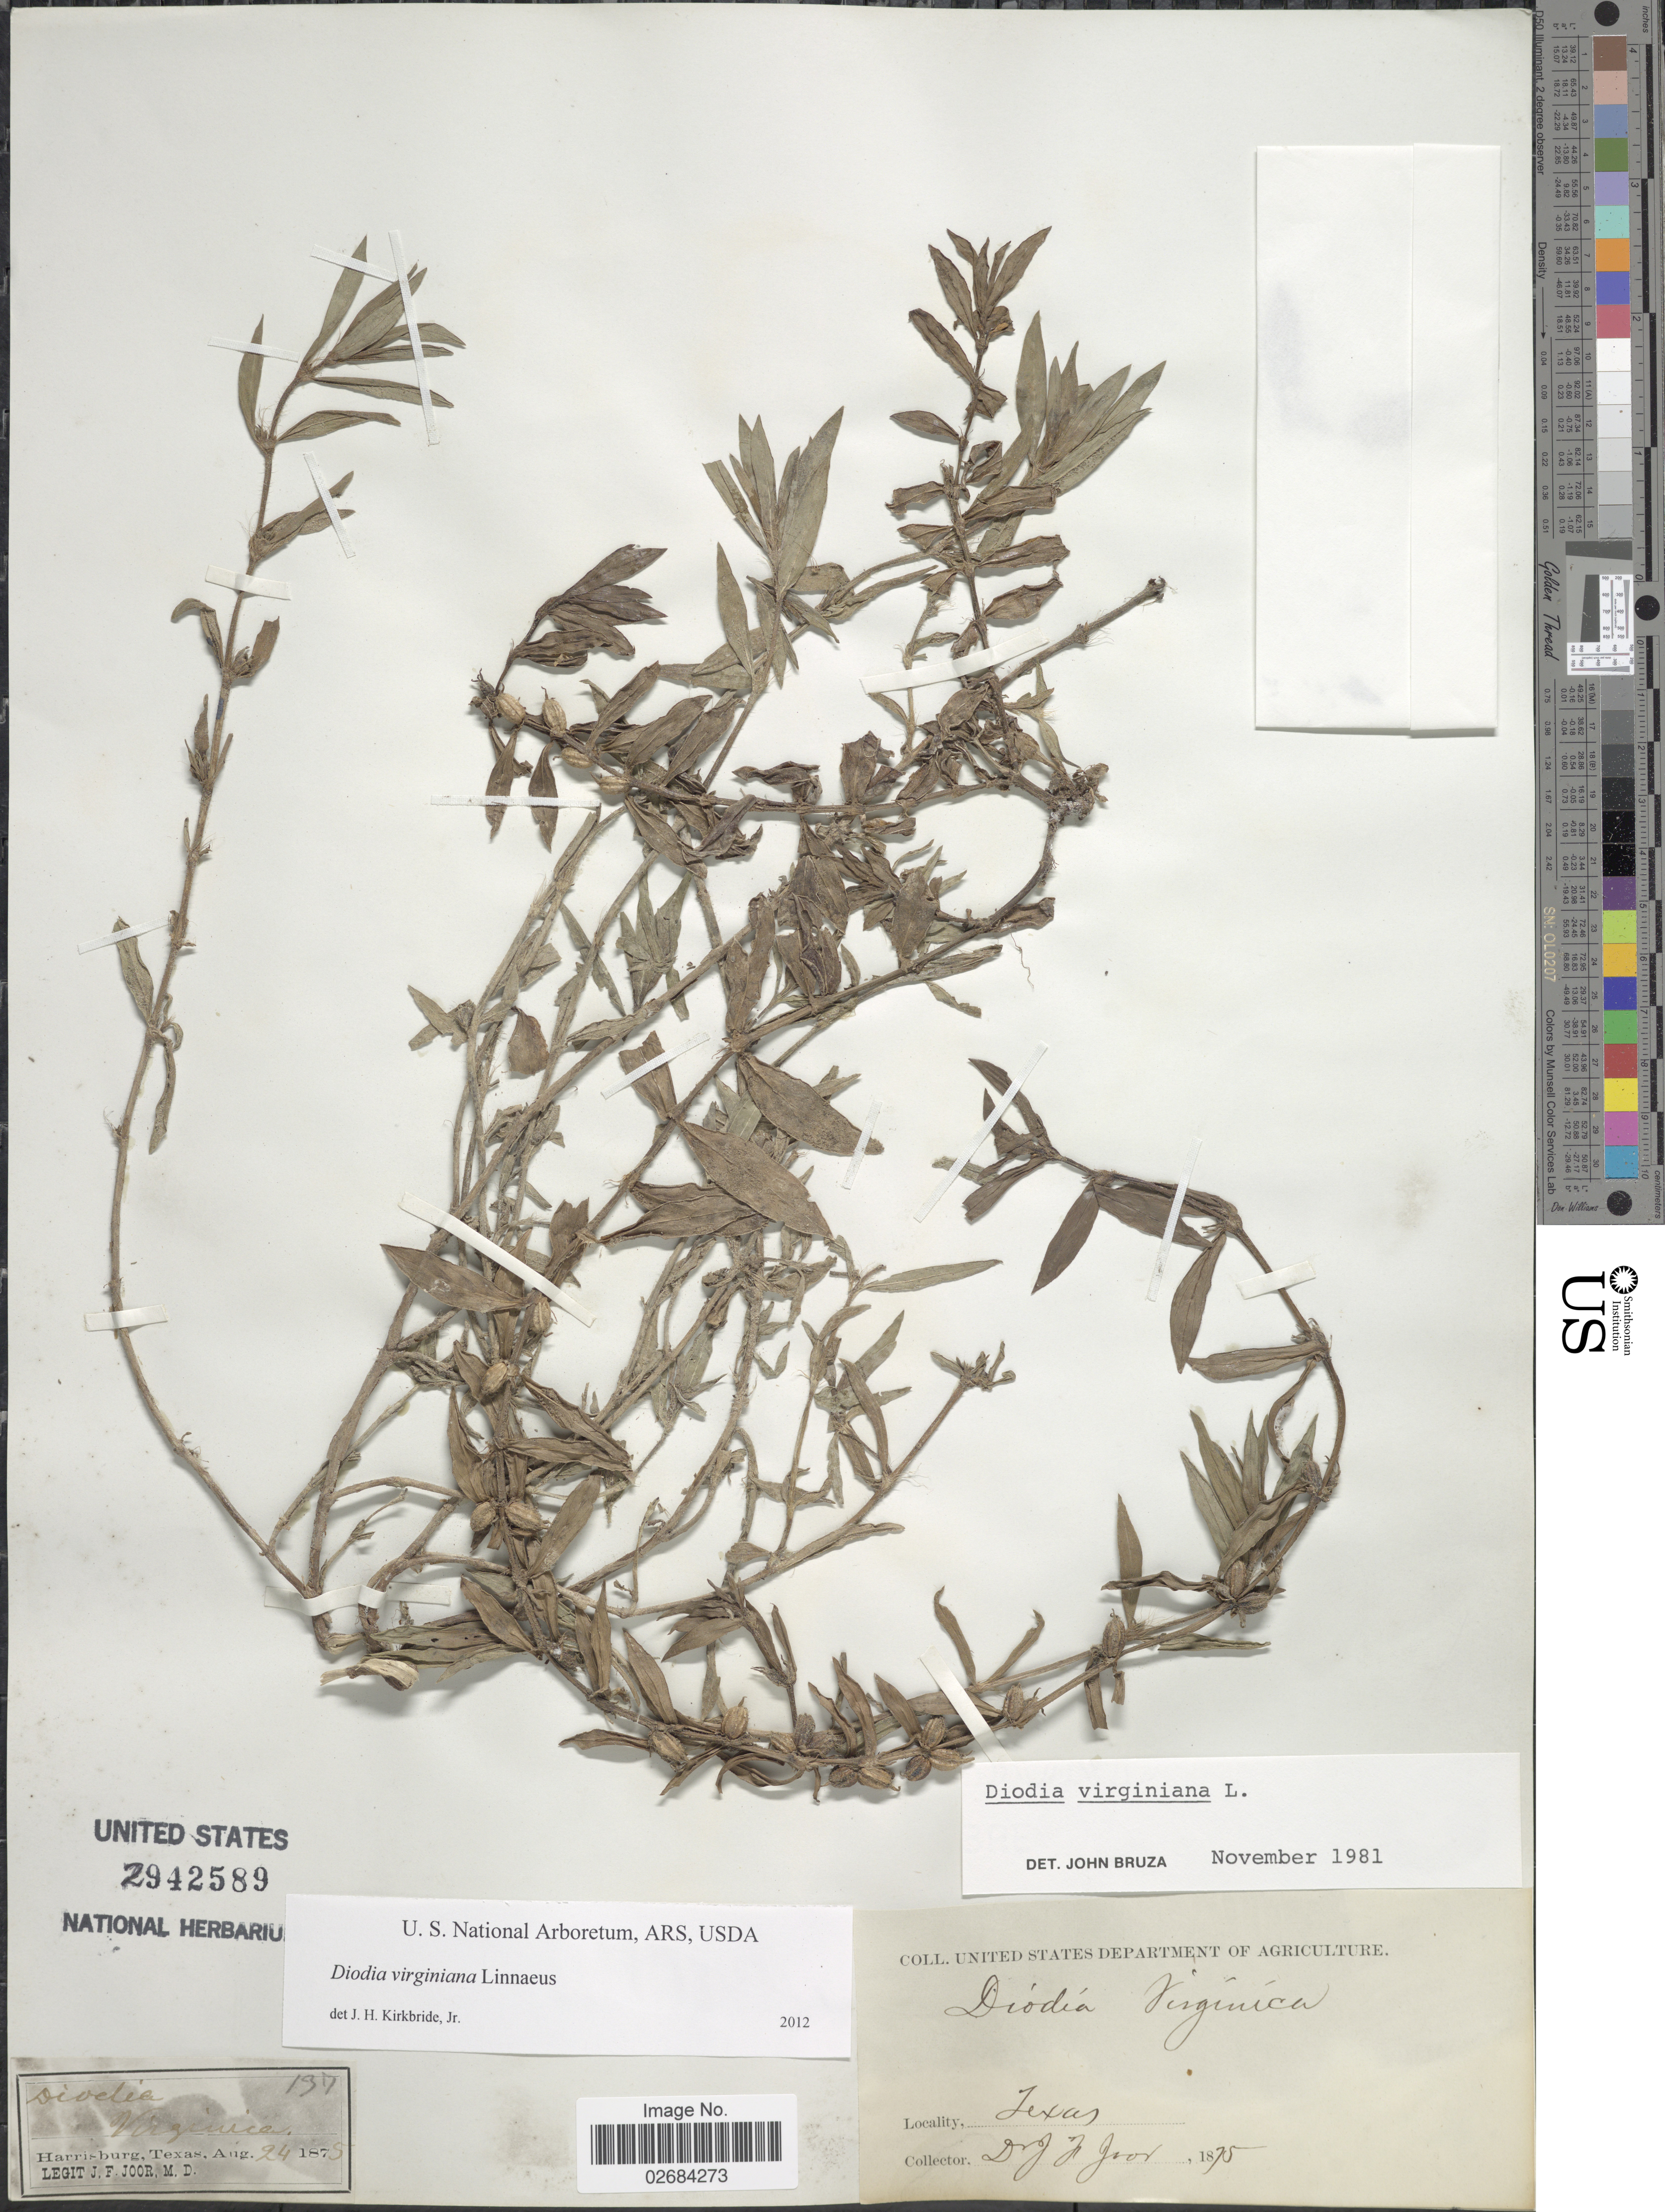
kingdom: Plantae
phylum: Tracheophyta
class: Magnoliopsida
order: Gentianales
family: Rubiaceae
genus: Diodia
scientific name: Diodia virginiana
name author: L.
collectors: J. F. Joor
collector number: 137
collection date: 1875-08-24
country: United States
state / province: Texas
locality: Harrisburg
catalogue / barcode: US 2942589